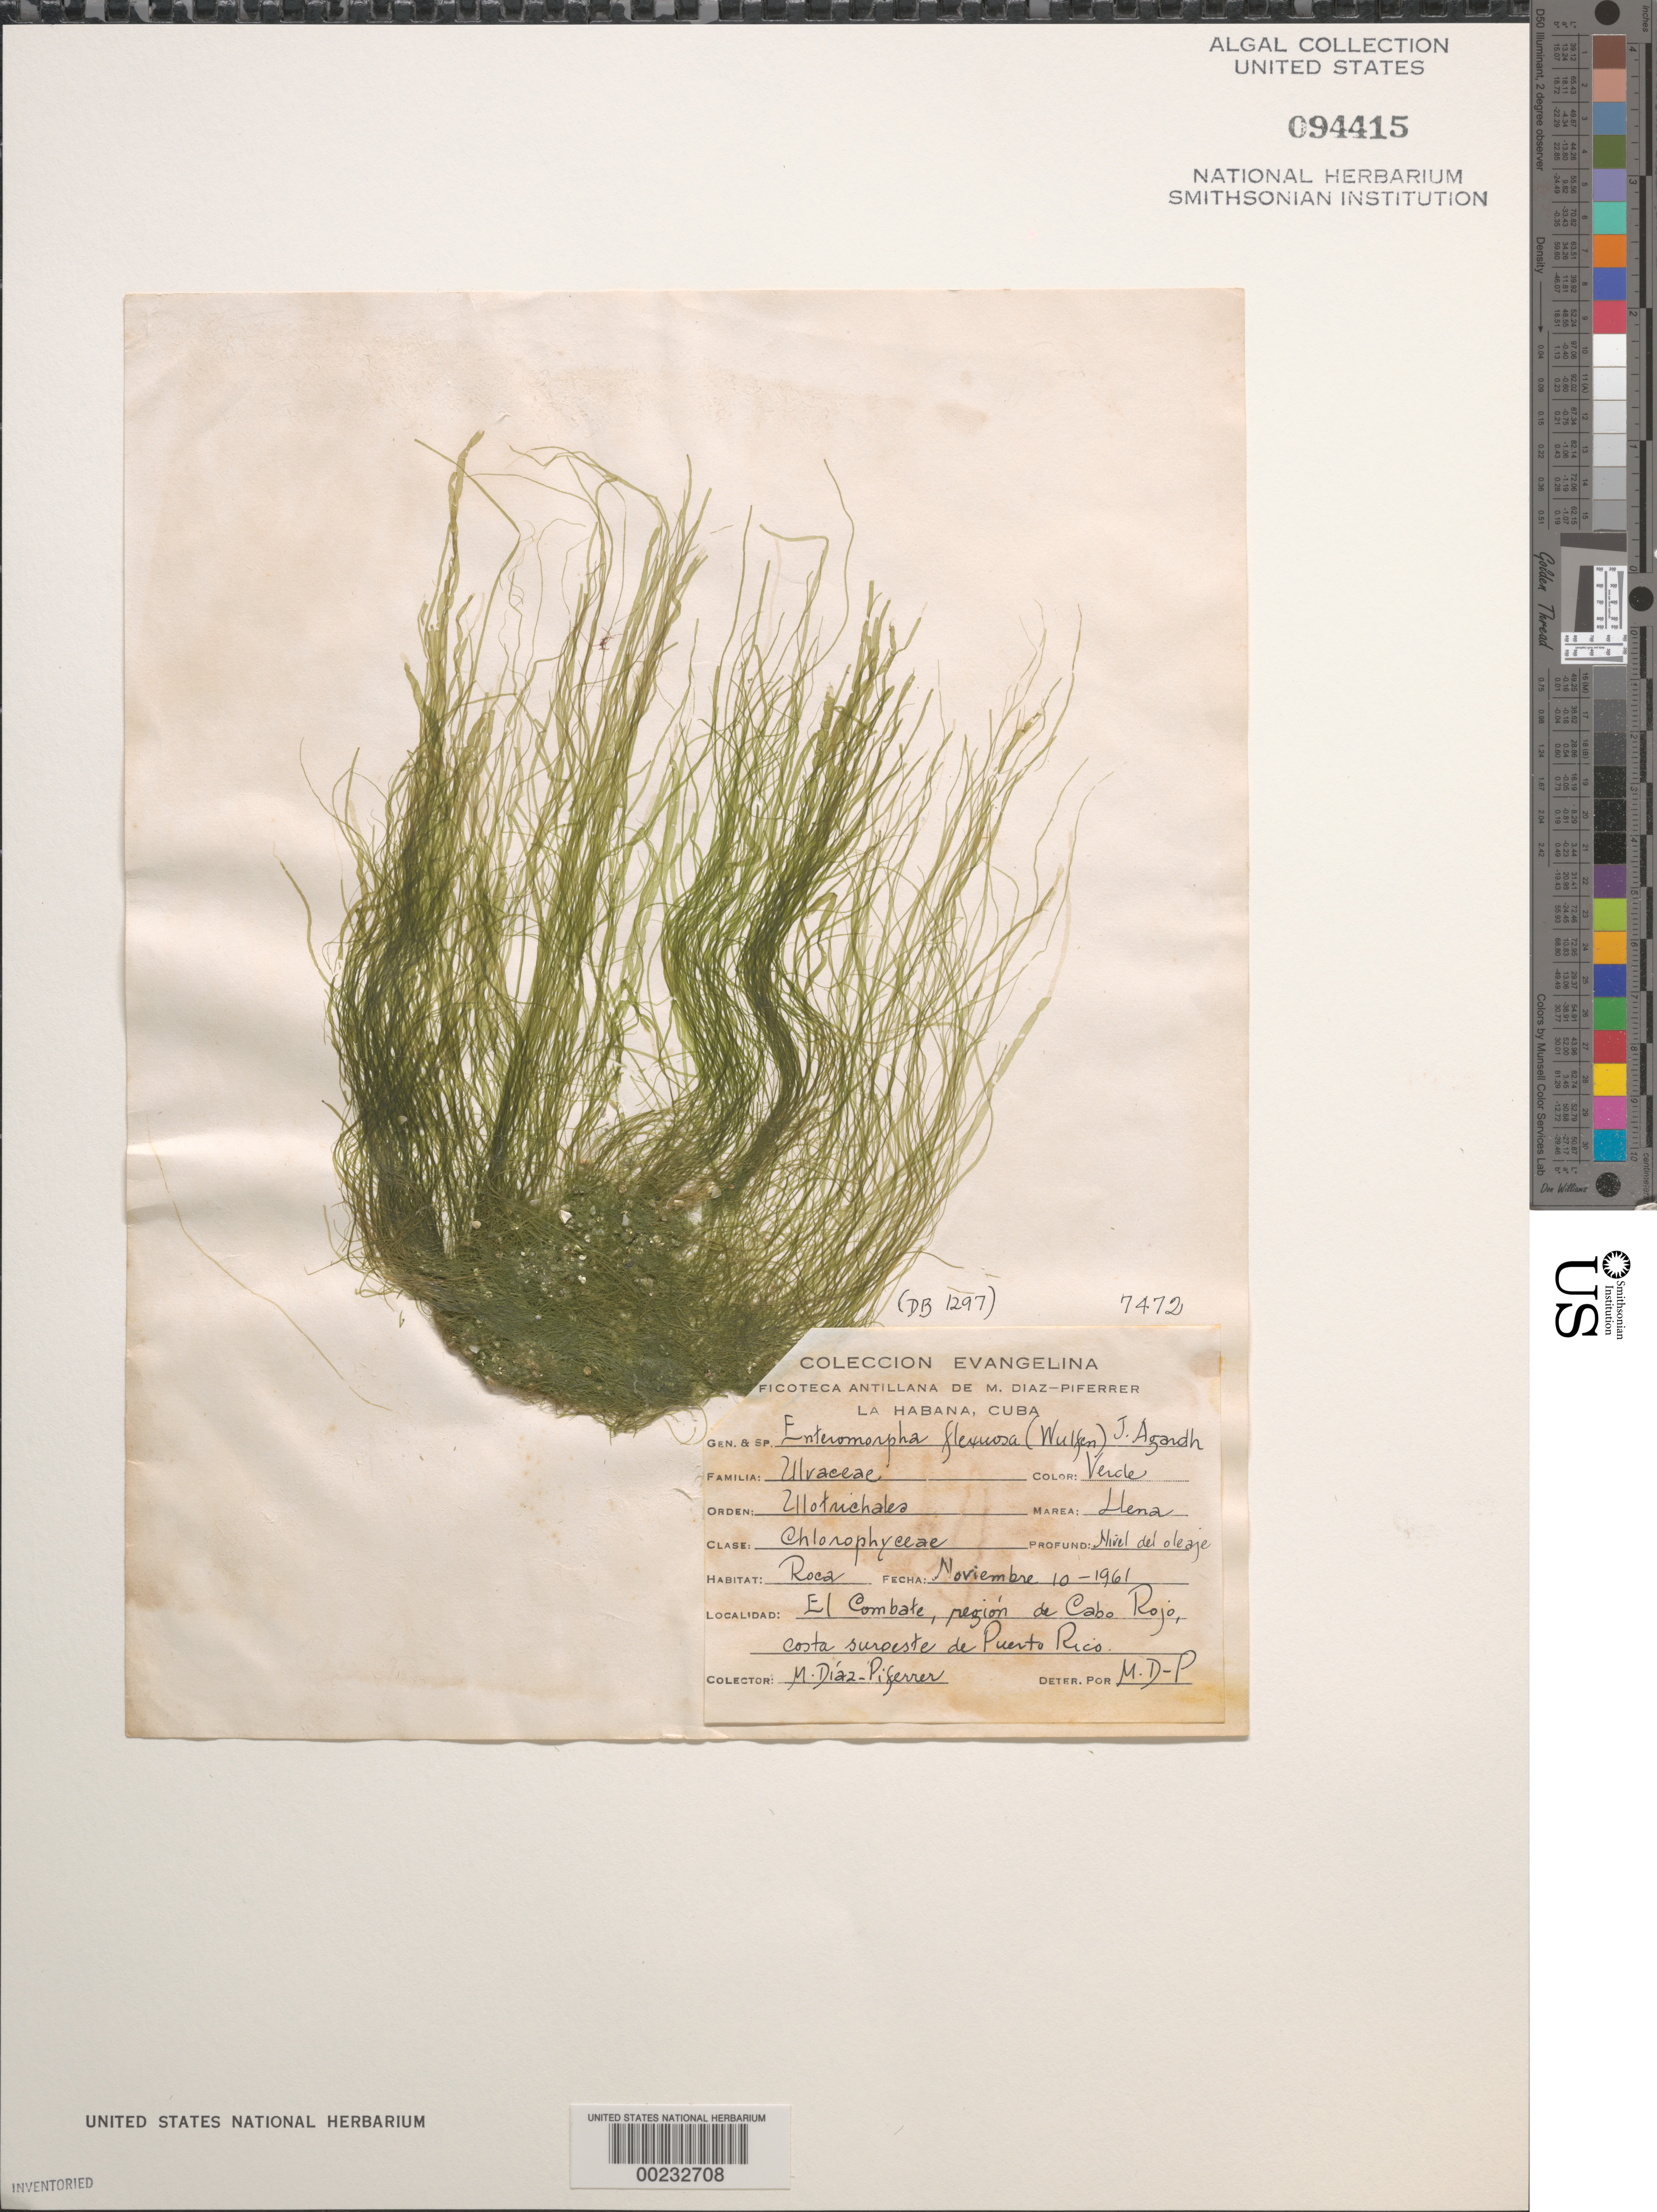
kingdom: Plantae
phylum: Chlorophyta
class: Ulvophyceae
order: Ulvales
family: Ulvaceae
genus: Ulva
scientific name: Ulva flexuosa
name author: Wulfen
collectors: M. Diaz-Piferrer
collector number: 7474 & DB-1297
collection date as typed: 10 Nov 1961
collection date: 1961-11-10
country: Puerto Rico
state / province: Cabo Rojo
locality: El combate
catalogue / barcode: US 94415